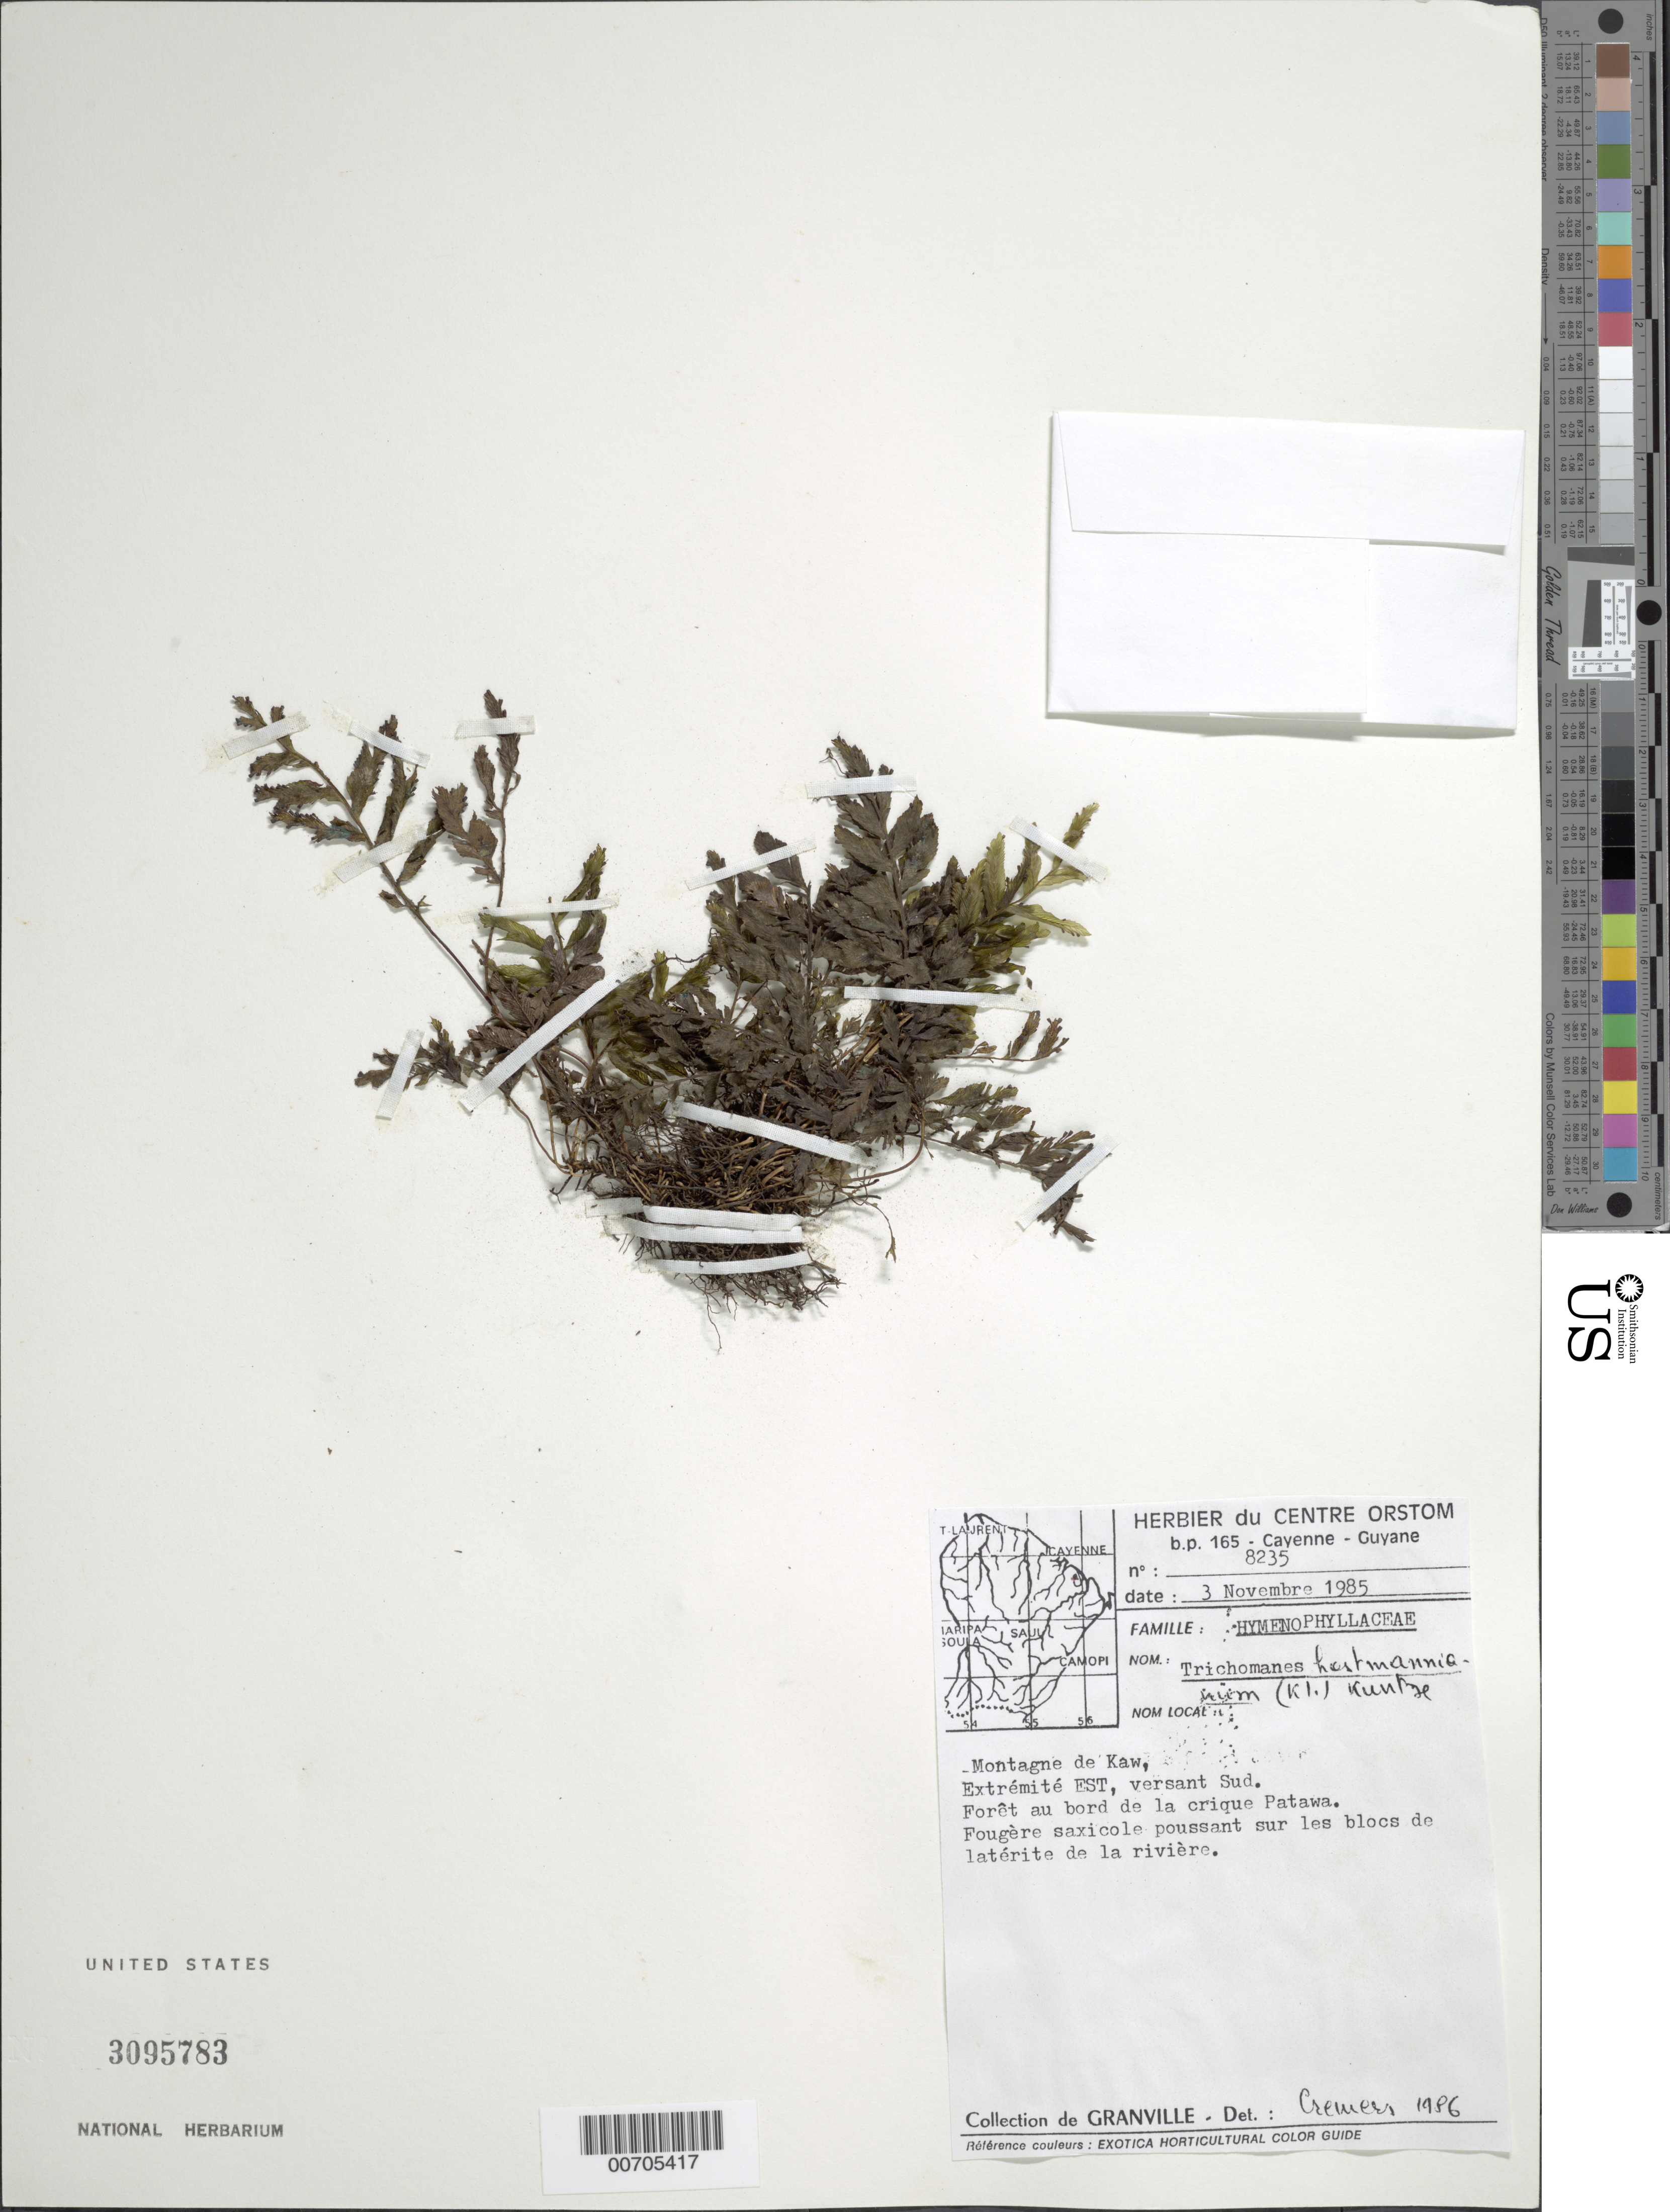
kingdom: Plantae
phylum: Tracheophyta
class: Polypodiopsida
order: Hymenophyllales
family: Hymenophyllaceae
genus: Trichomanes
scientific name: Trichomanes pinnatum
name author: Hedw.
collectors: J.-J. de Granville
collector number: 8235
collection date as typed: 3-Nov-85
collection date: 1985-11-03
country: French Guiana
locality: Montagne de Kaw, versant Sud, Crique Patawa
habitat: Forest along creek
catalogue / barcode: US 3095783